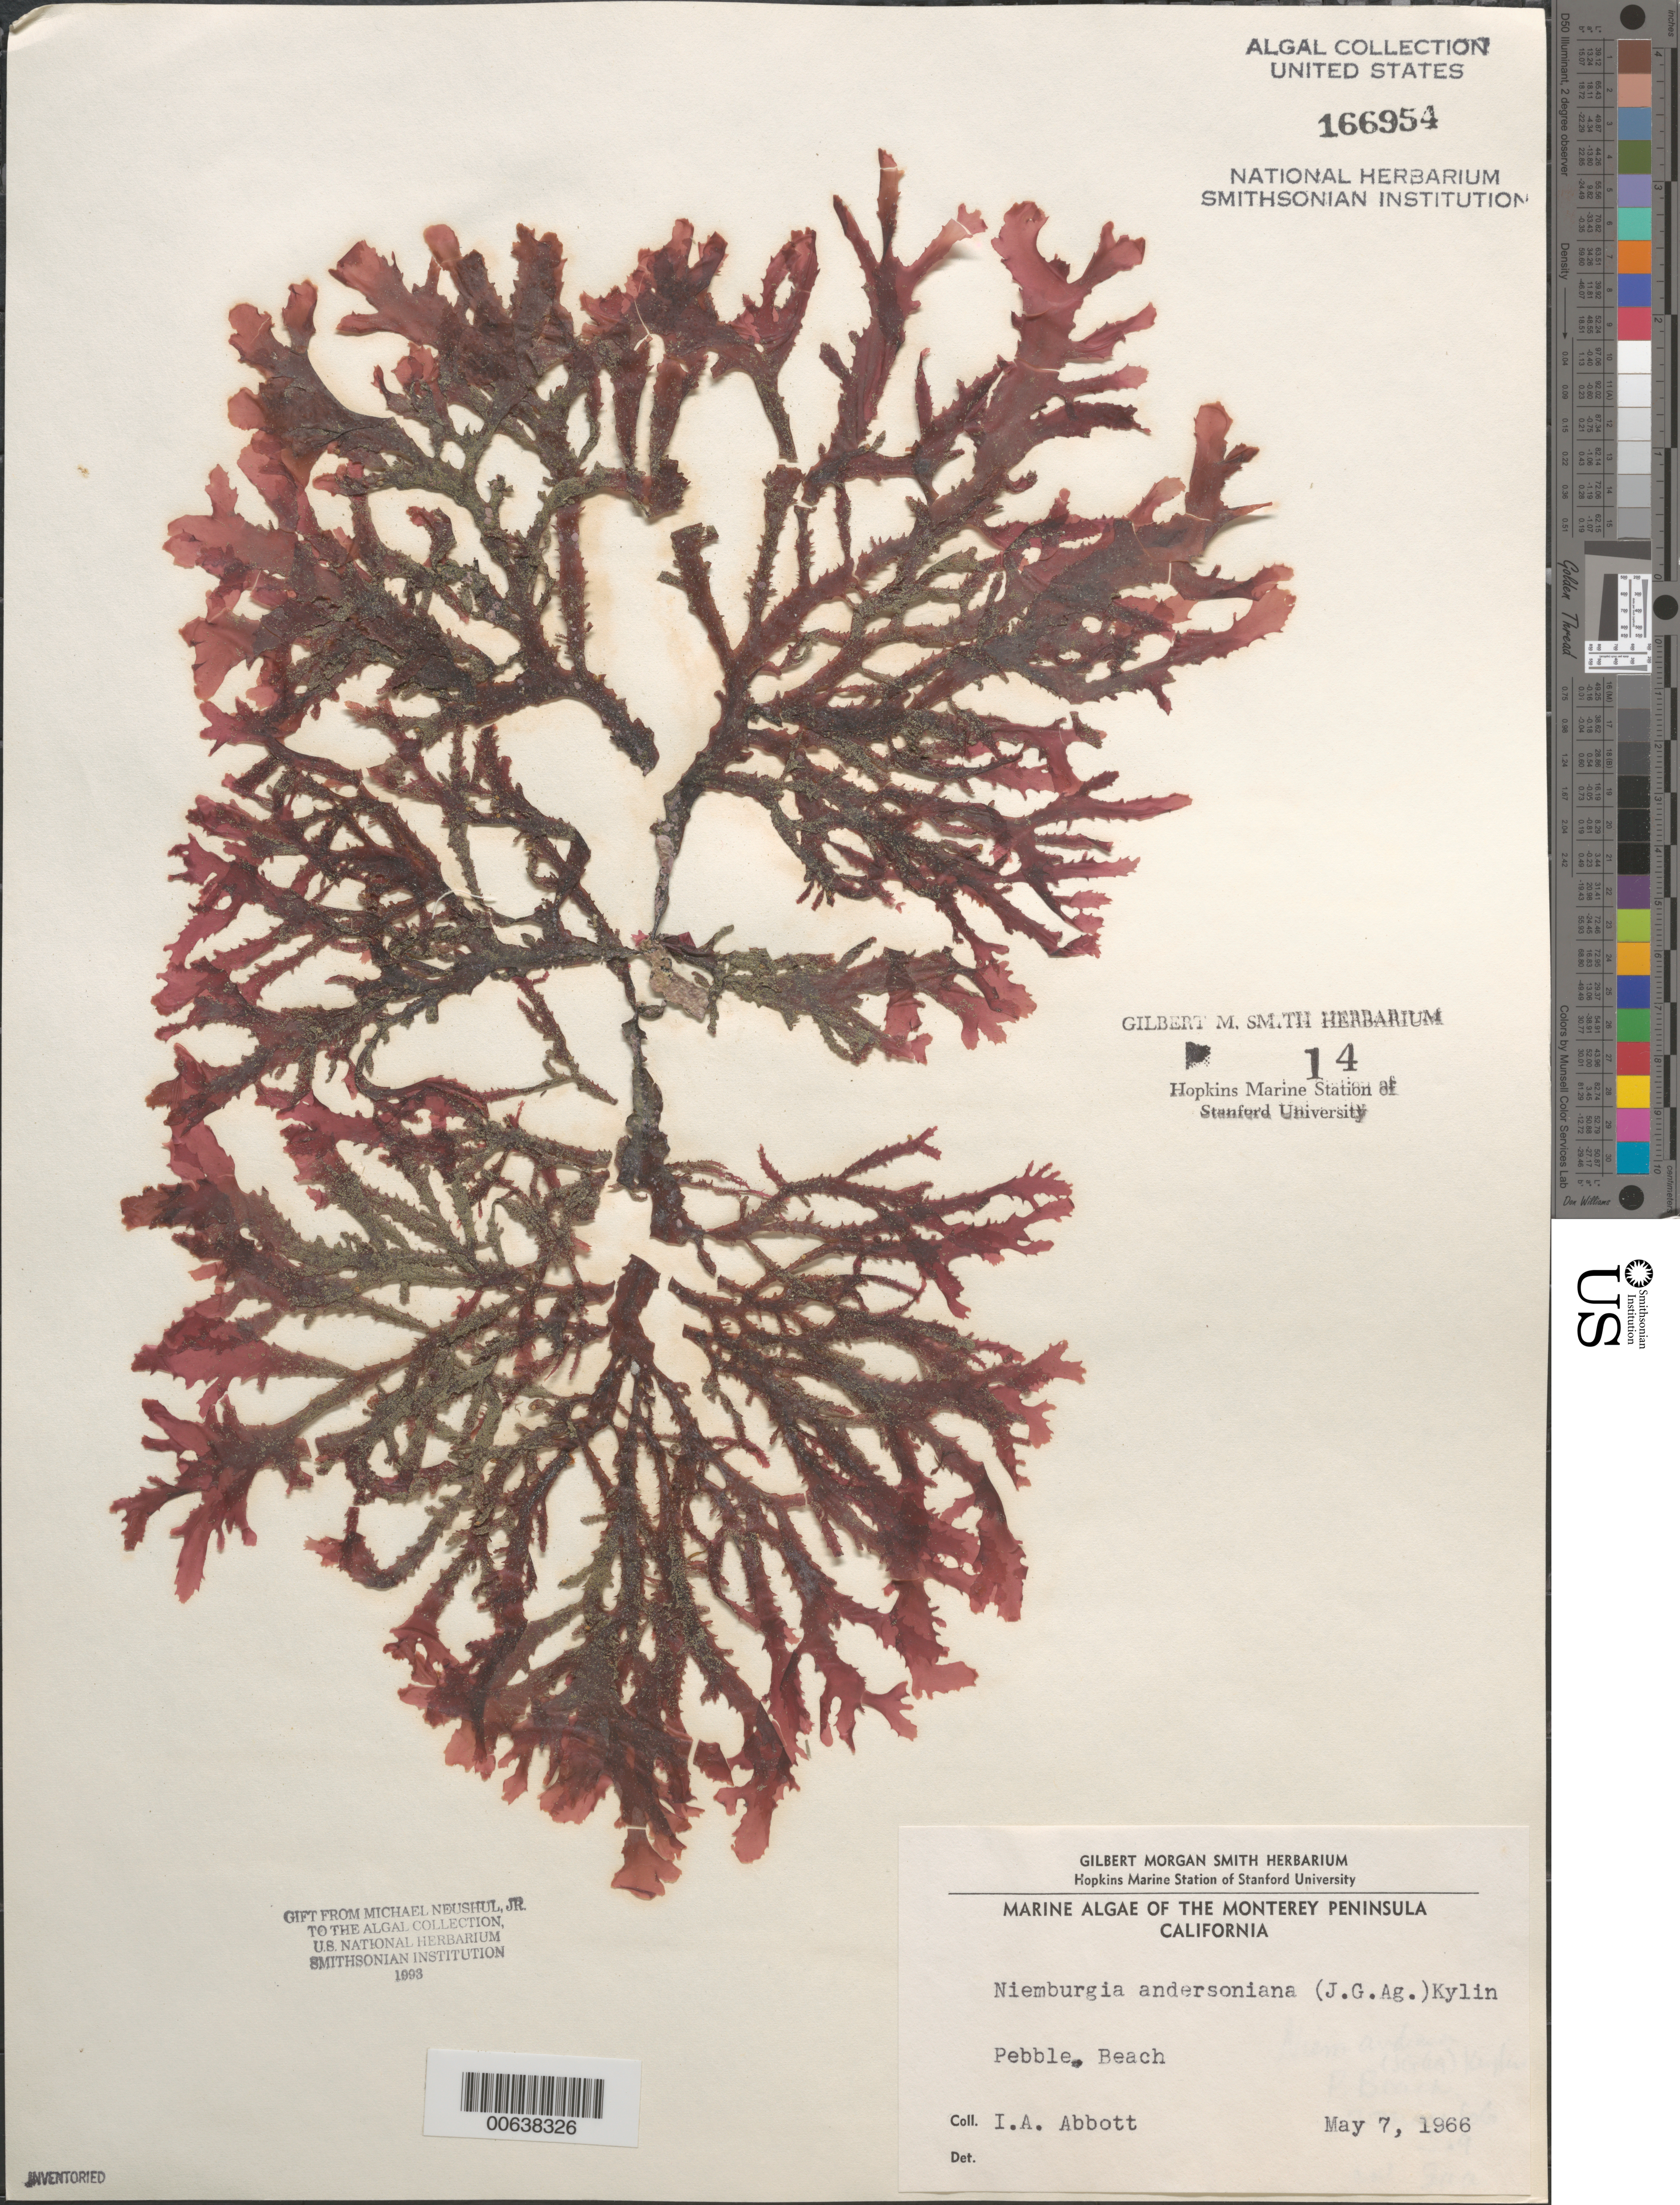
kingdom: Plantae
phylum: Rhodophyta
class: Florideophyceae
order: Ceramiales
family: Delesseriaceae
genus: Nienburgia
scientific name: Nienburgia andersoniana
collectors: I. A. Abbott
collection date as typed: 07 May 1966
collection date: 1966-05-07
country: United States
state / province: California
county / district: Monterey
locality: Pebble Beach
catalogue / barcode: US 166954